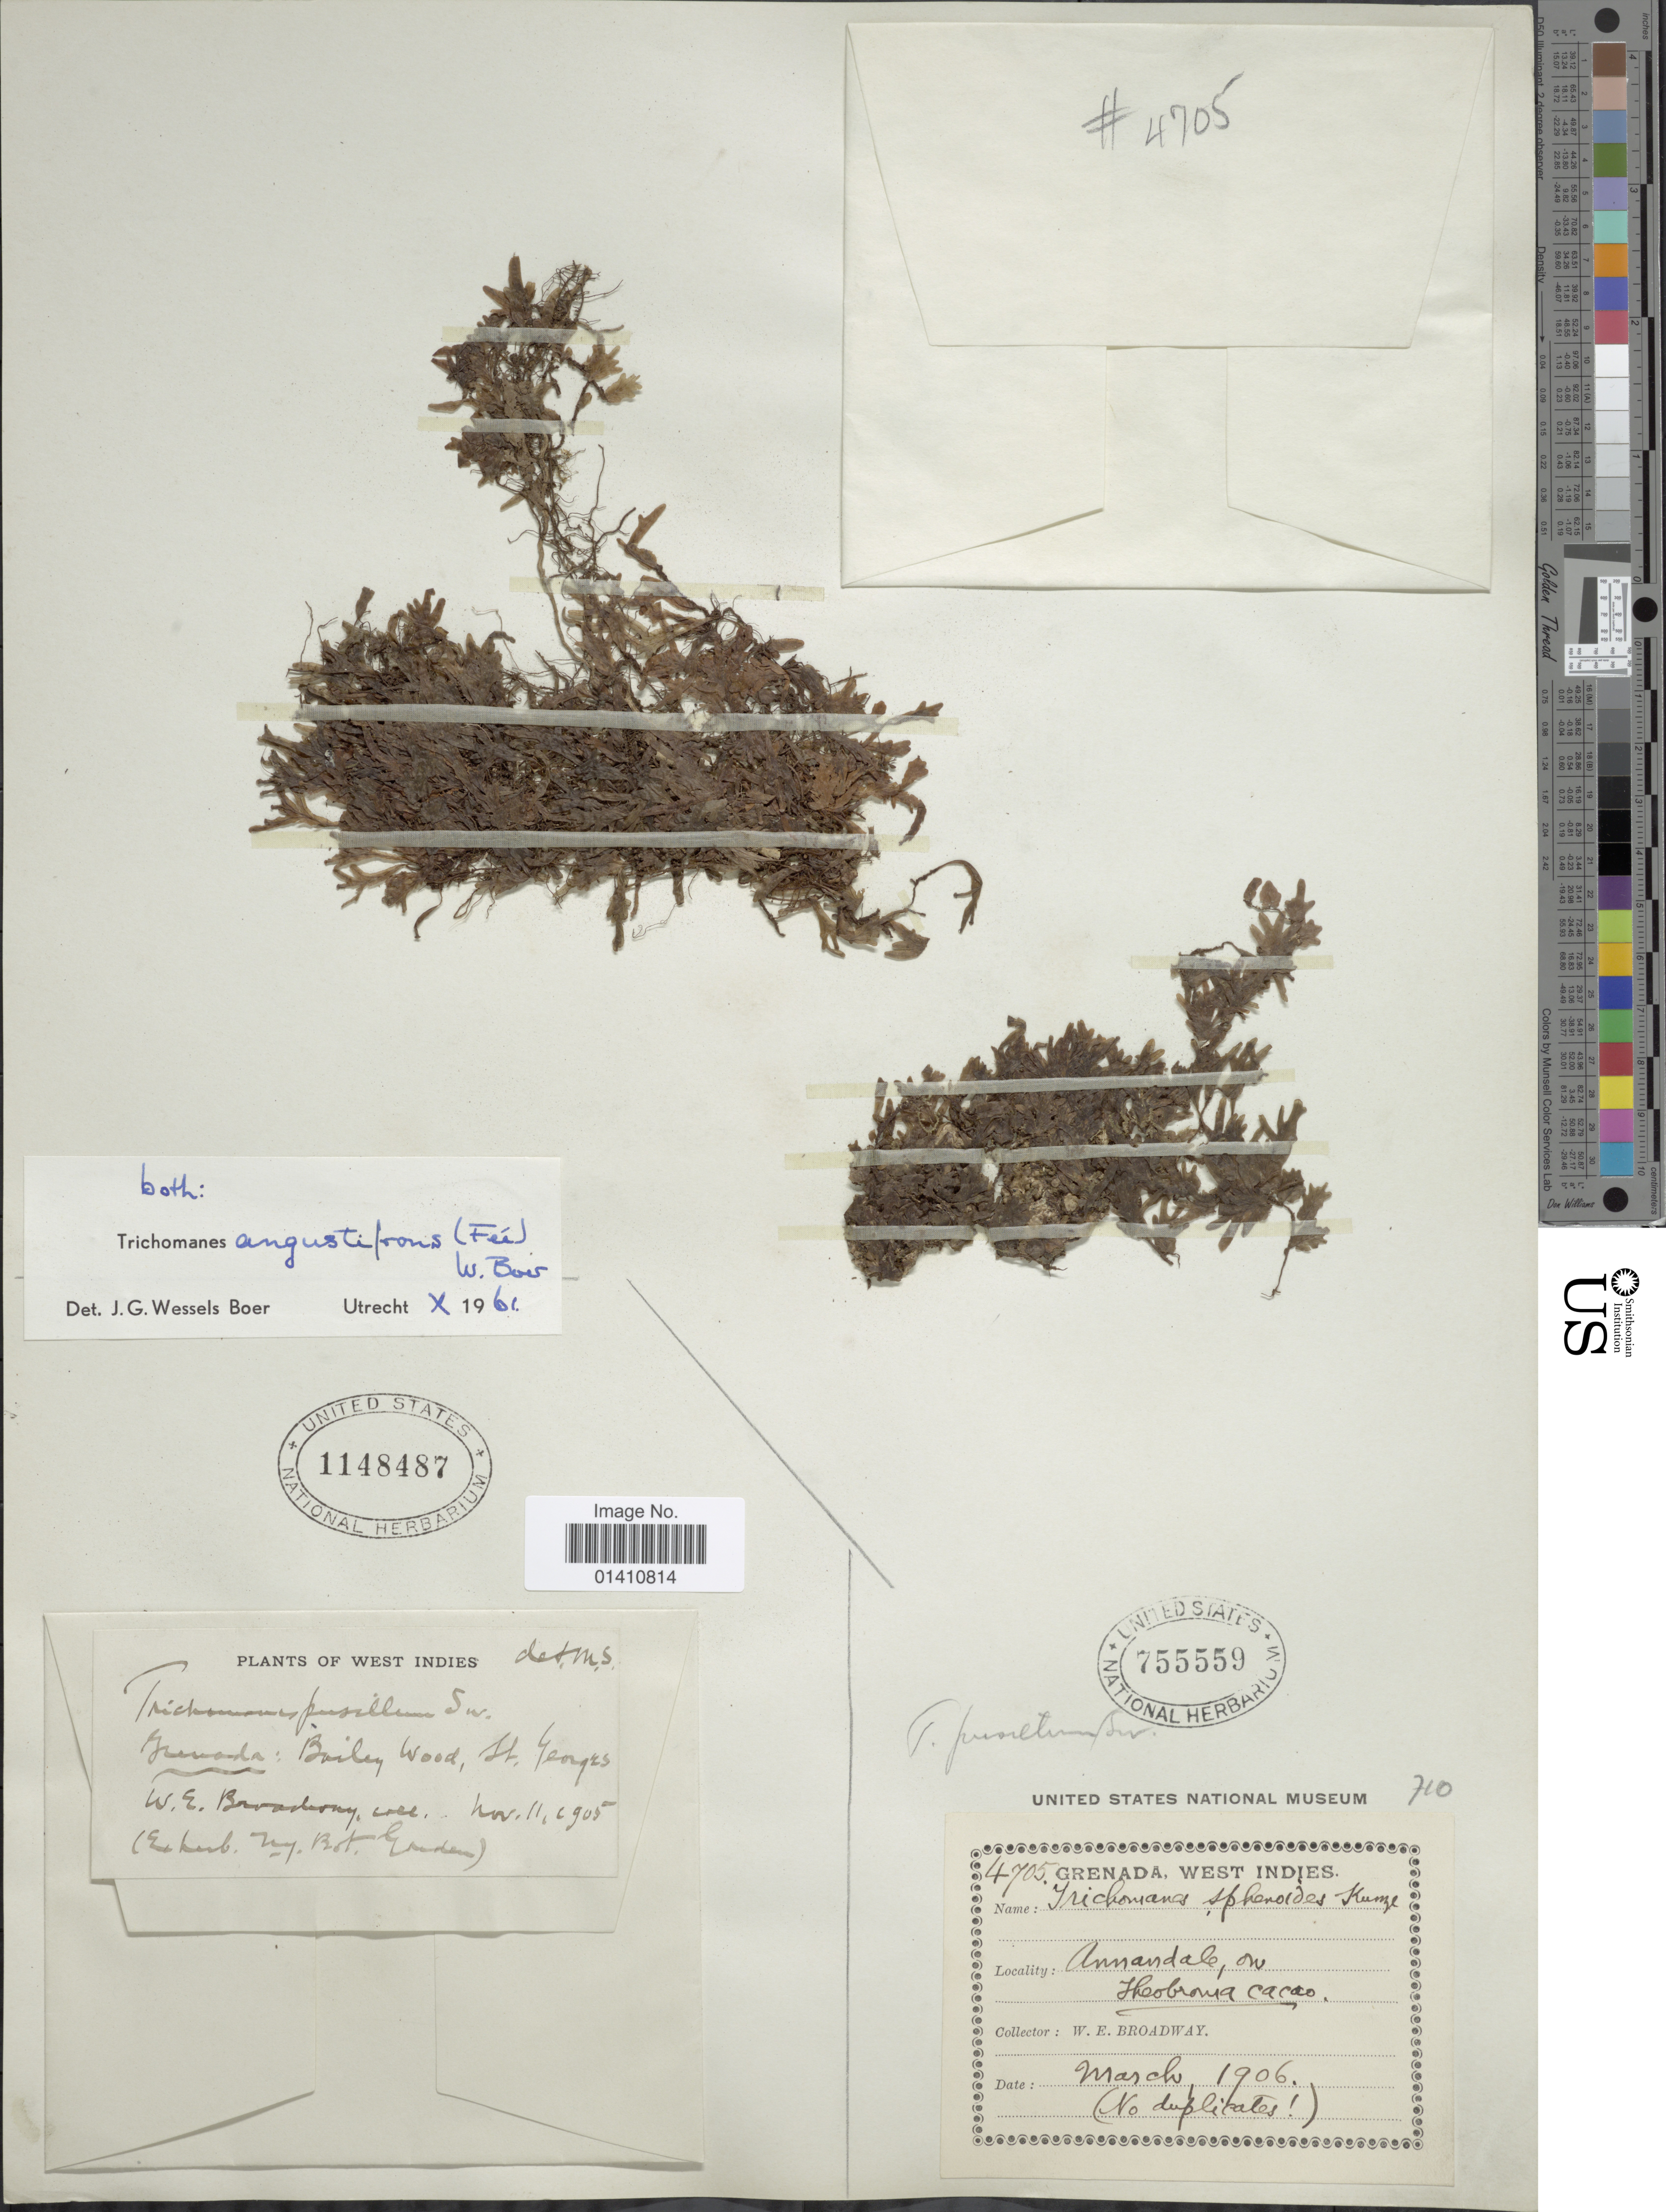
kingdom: Plantae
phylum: Tracheophyta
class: Polypodiopsida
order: Hymenophyllales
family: Hymenophyllaceae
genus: Didymoglossum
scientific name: Didymoglossum angustifrons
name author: Fée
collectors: W. E. Broadway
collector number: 4705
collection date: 1906-03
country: Grenada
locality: Annandale, on Heobroma cacao. West Indies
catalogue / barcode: US 755559